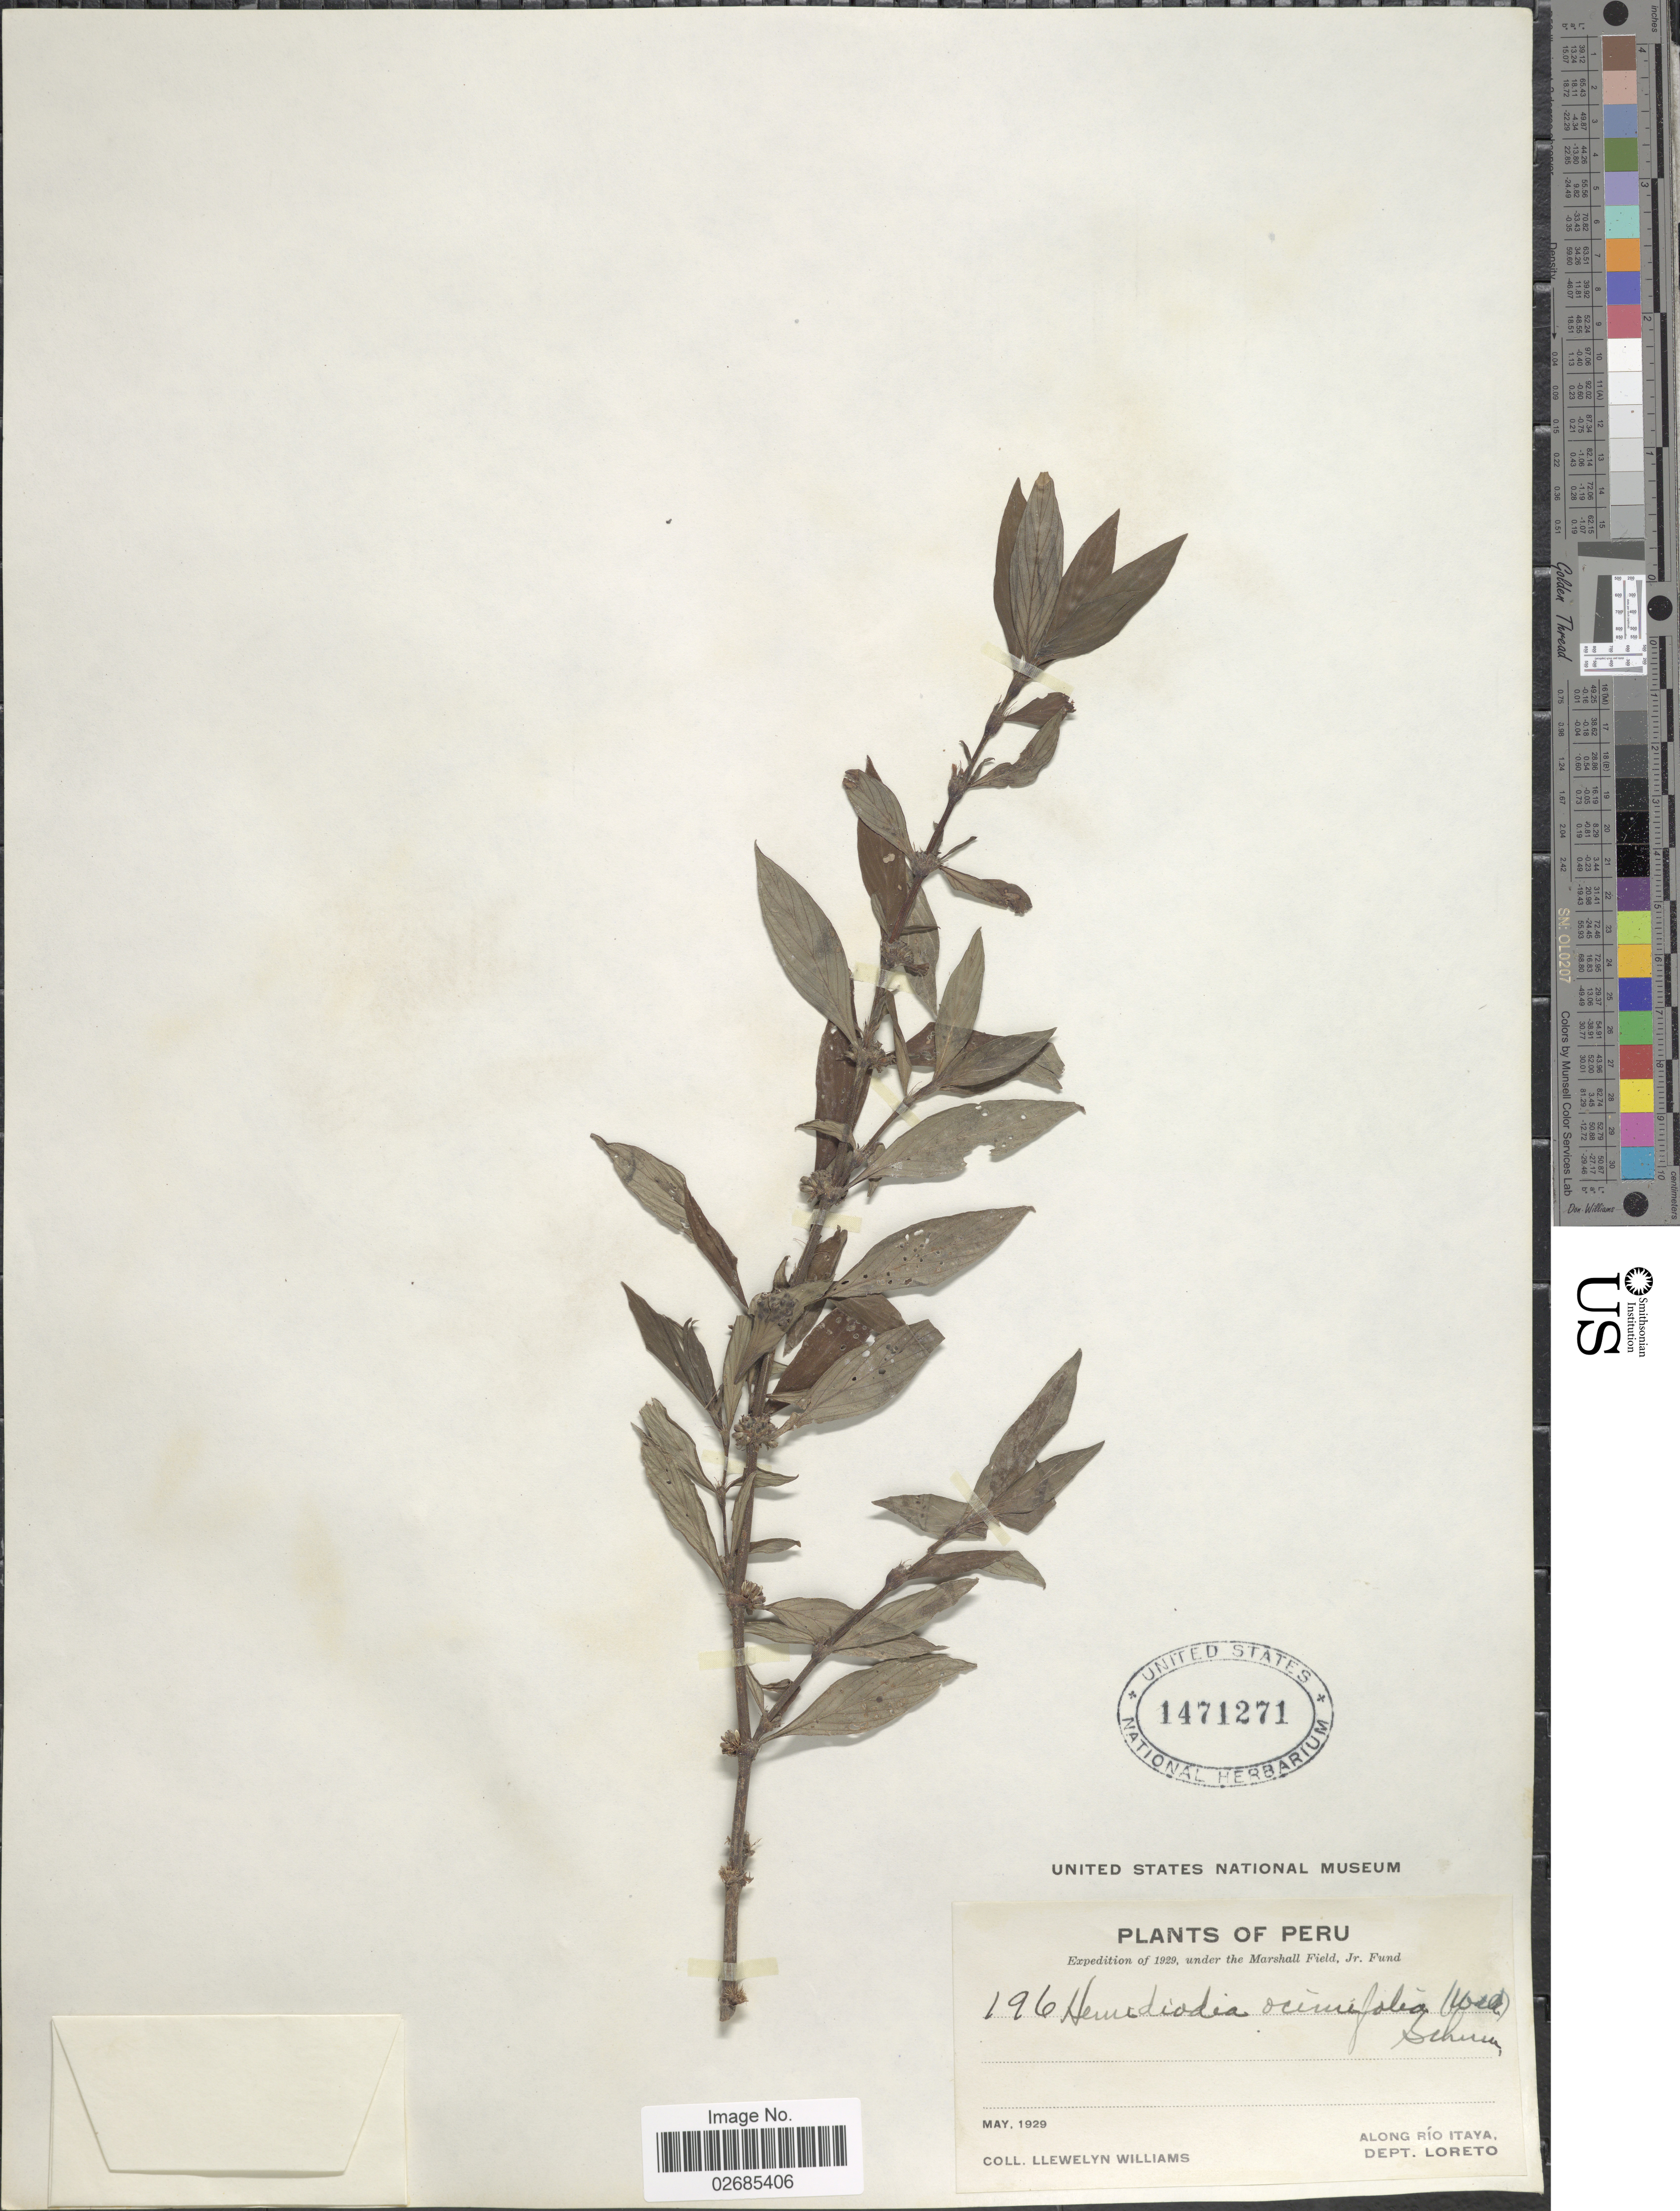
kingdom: Plantae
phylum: Tracheophyta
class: Magnoliopsida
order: Gentianales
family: Rubiaceae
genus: Hemidiodia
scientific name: Hemidiodia ocimifolia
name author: (Willd.) K. Schum.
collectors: Ll. Williams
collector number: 196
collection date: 1929-05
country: Peru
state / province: Loreto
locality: Along Rio Itaya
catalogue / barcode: US 1471271